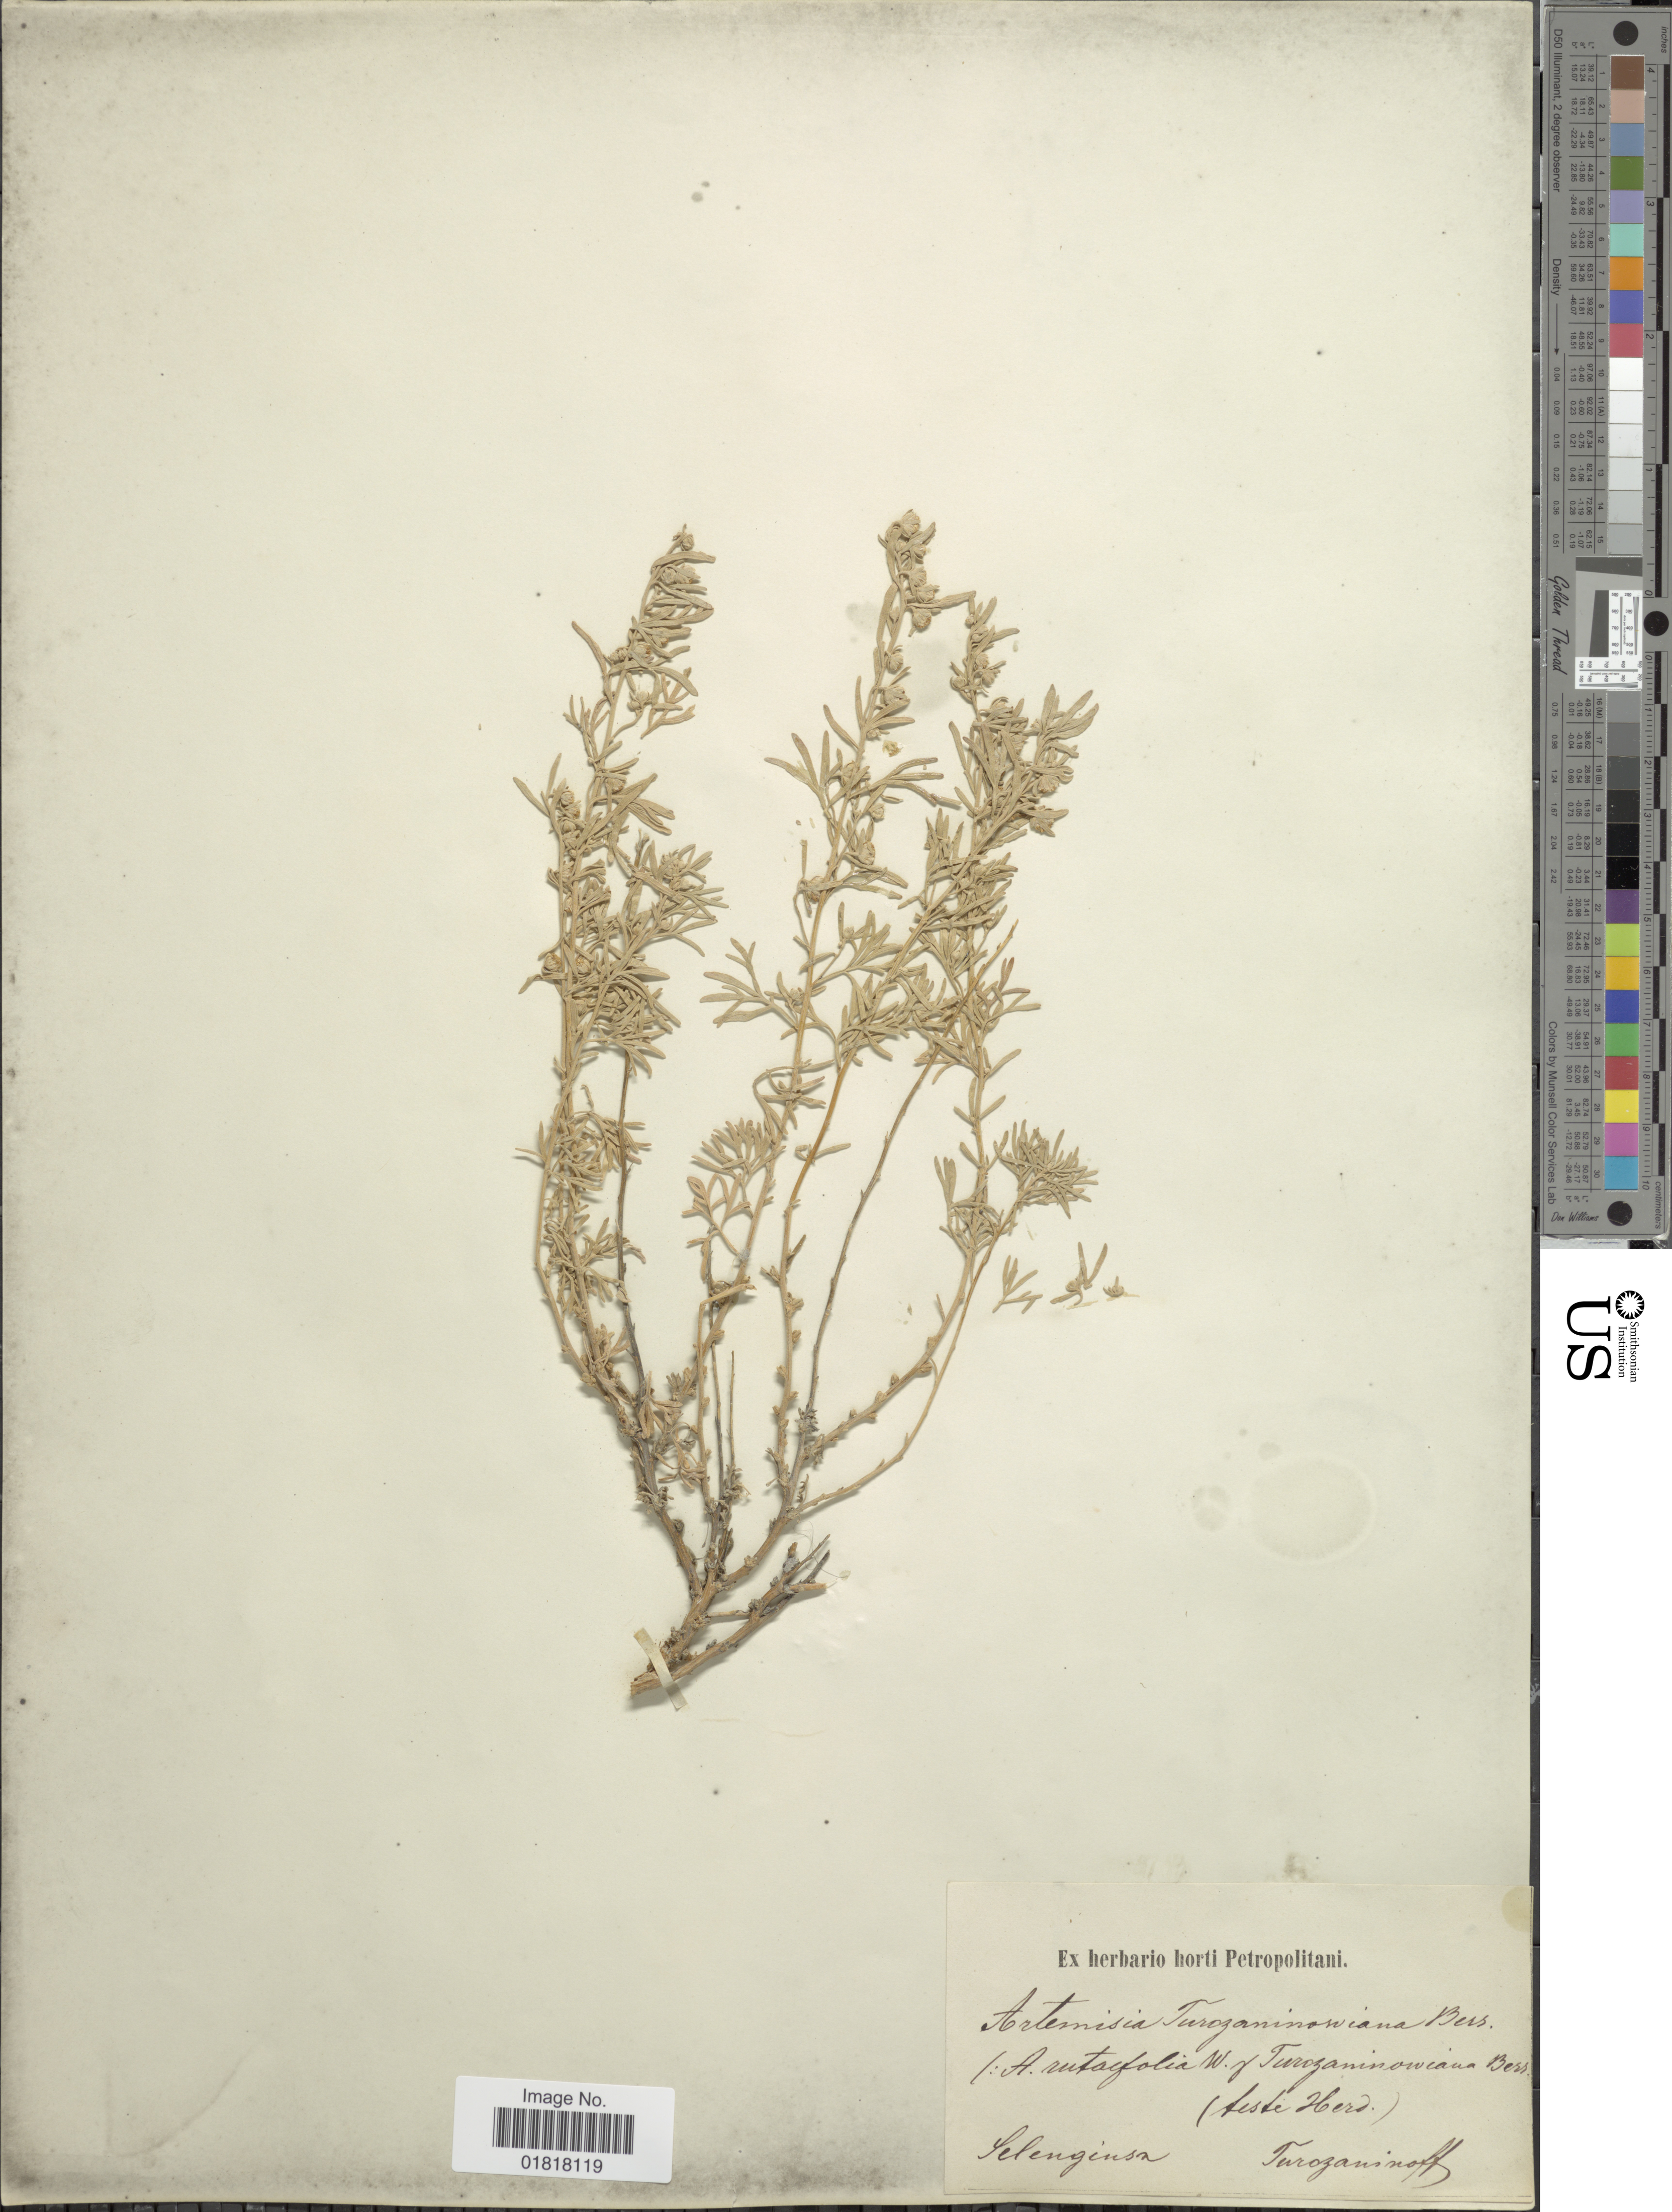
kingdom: Plantae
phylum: Tracheophyta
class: Magnoliopsida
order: Asterales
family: Asteraceae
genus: Artemisia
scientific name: Artemisia turczaninowiana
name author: Besser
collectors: N. Turczaninow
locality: Selenginsa [interpreted]